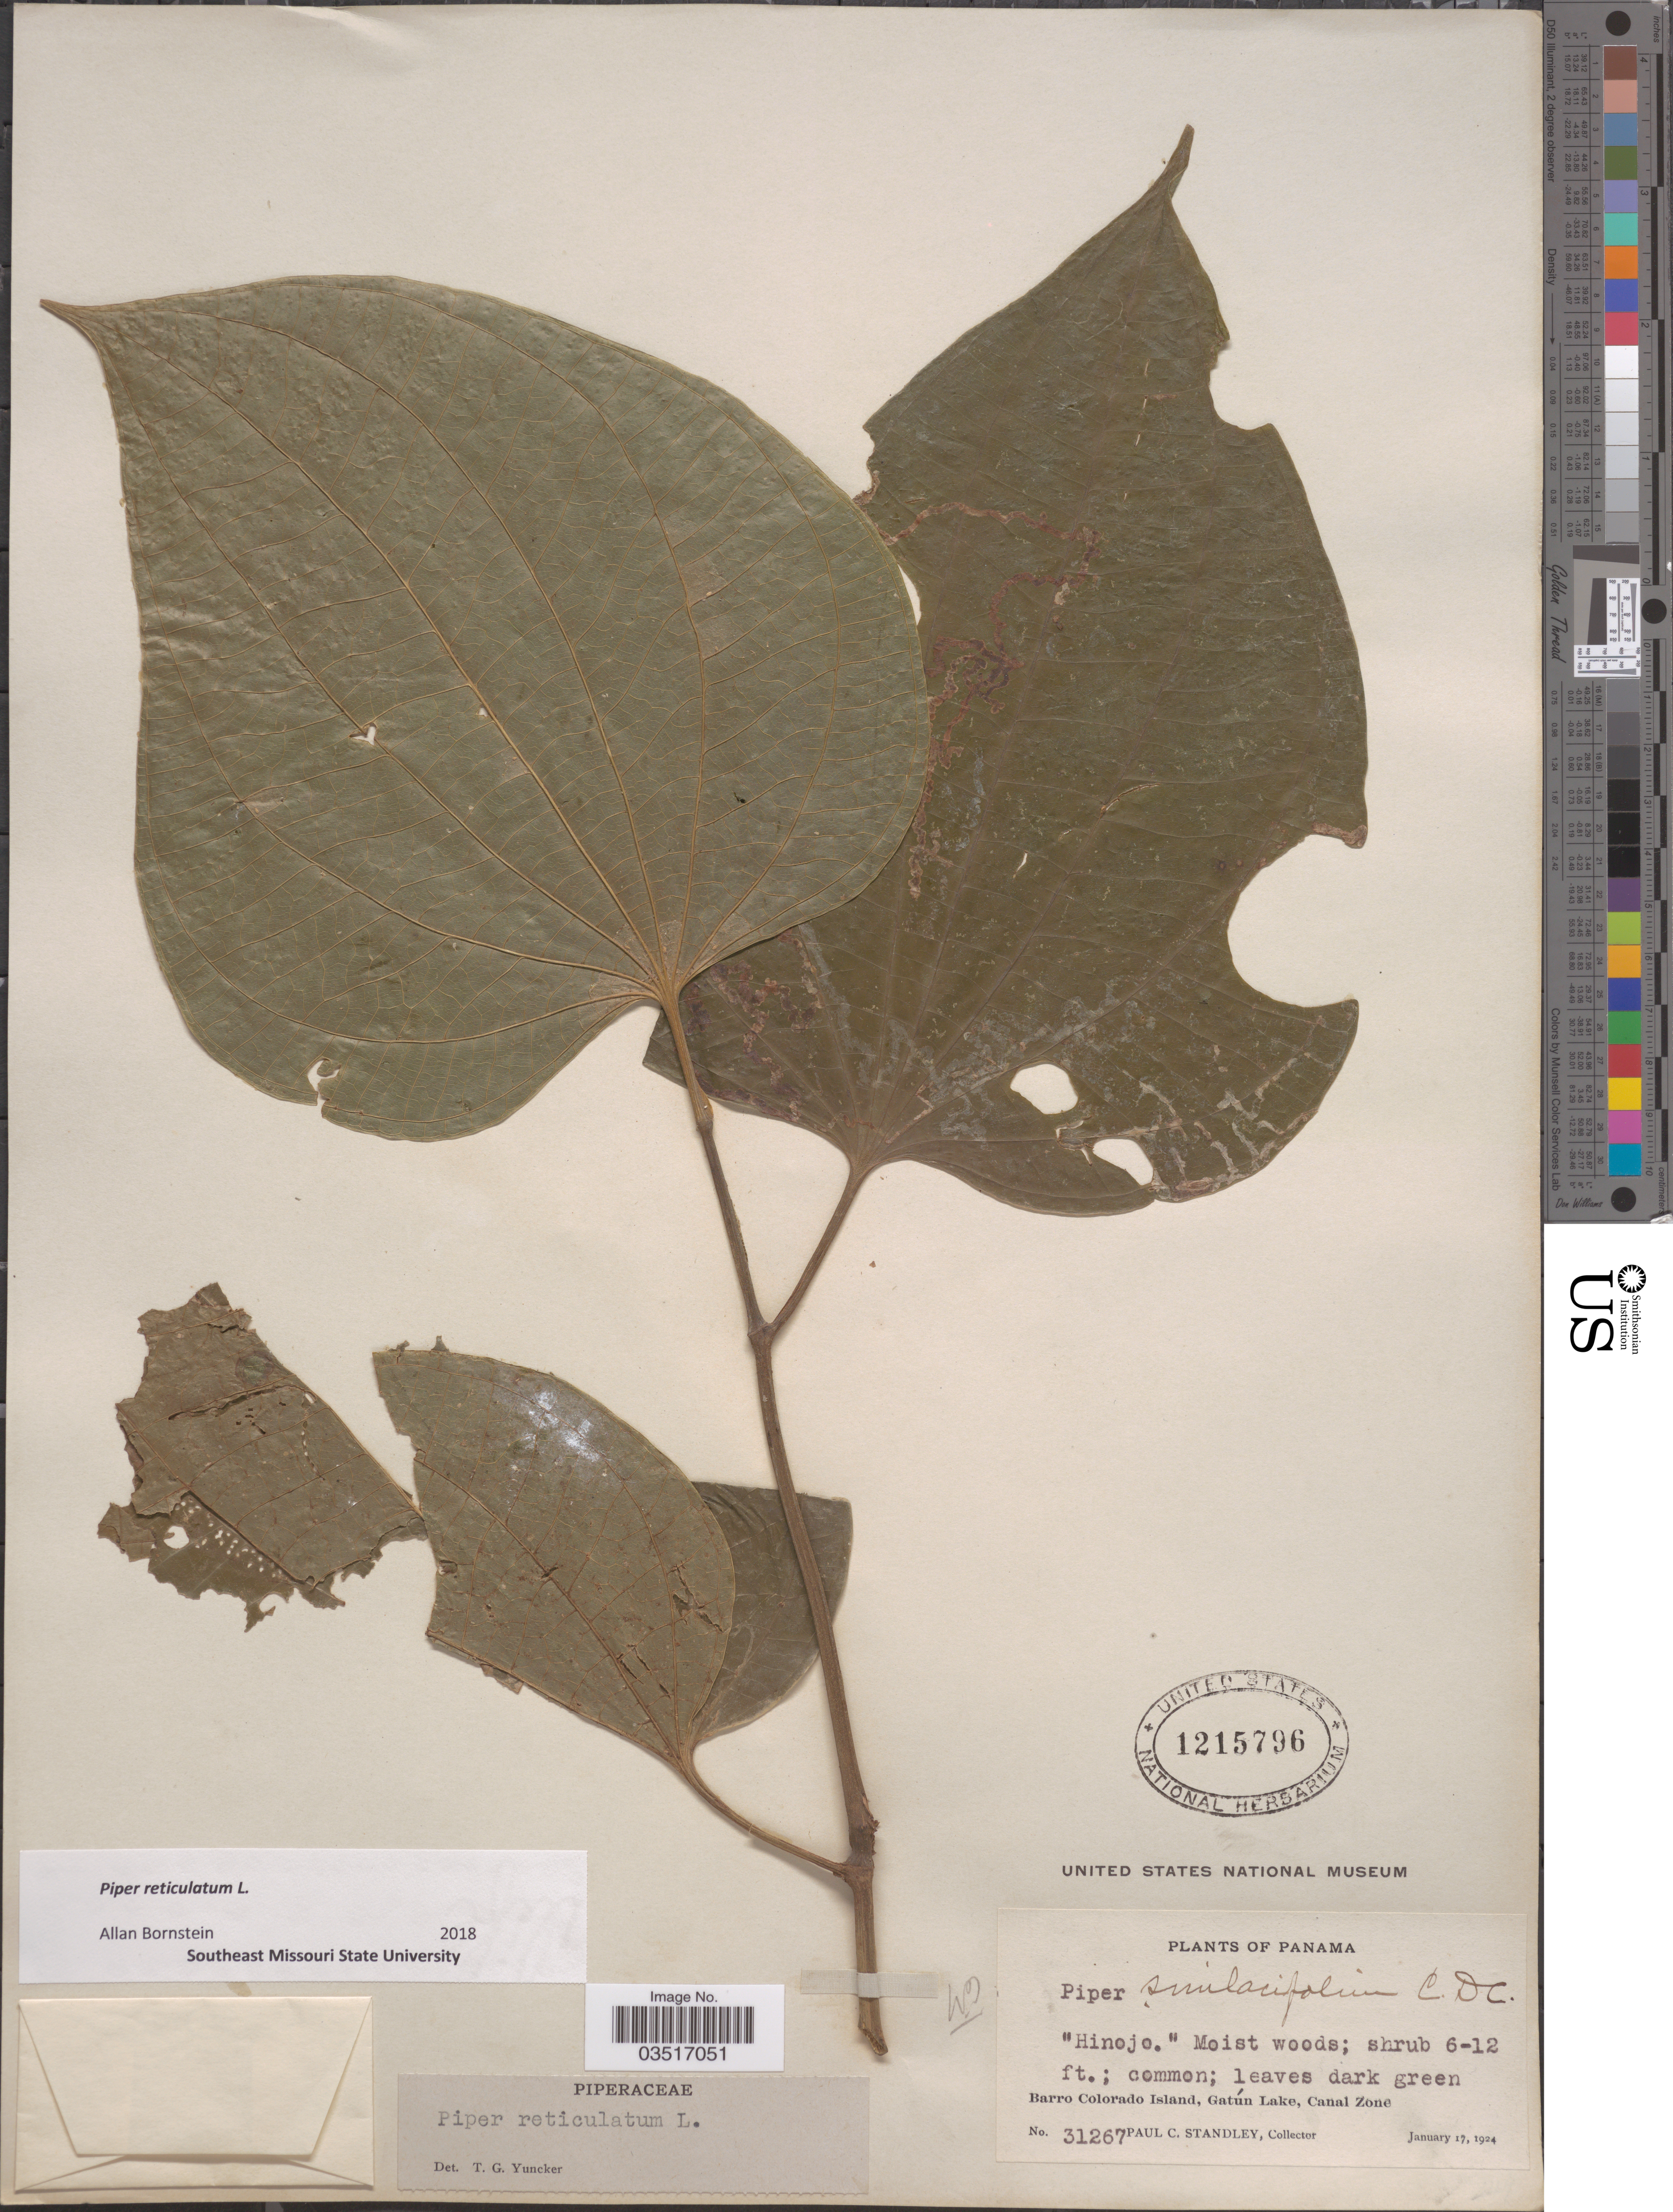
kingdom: Plantae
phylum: Tracheophyta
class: Magnoliopsida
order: Piperales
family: Piperaceae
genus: Piper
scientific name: Piper reticulatum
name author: L.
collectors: P. C. Standley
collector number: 31267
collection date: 1924-01-17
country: Panama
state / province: Panamá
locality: Barro Colorada Island, Gatún Lake, Canal Zone.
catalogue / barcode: US 1215796